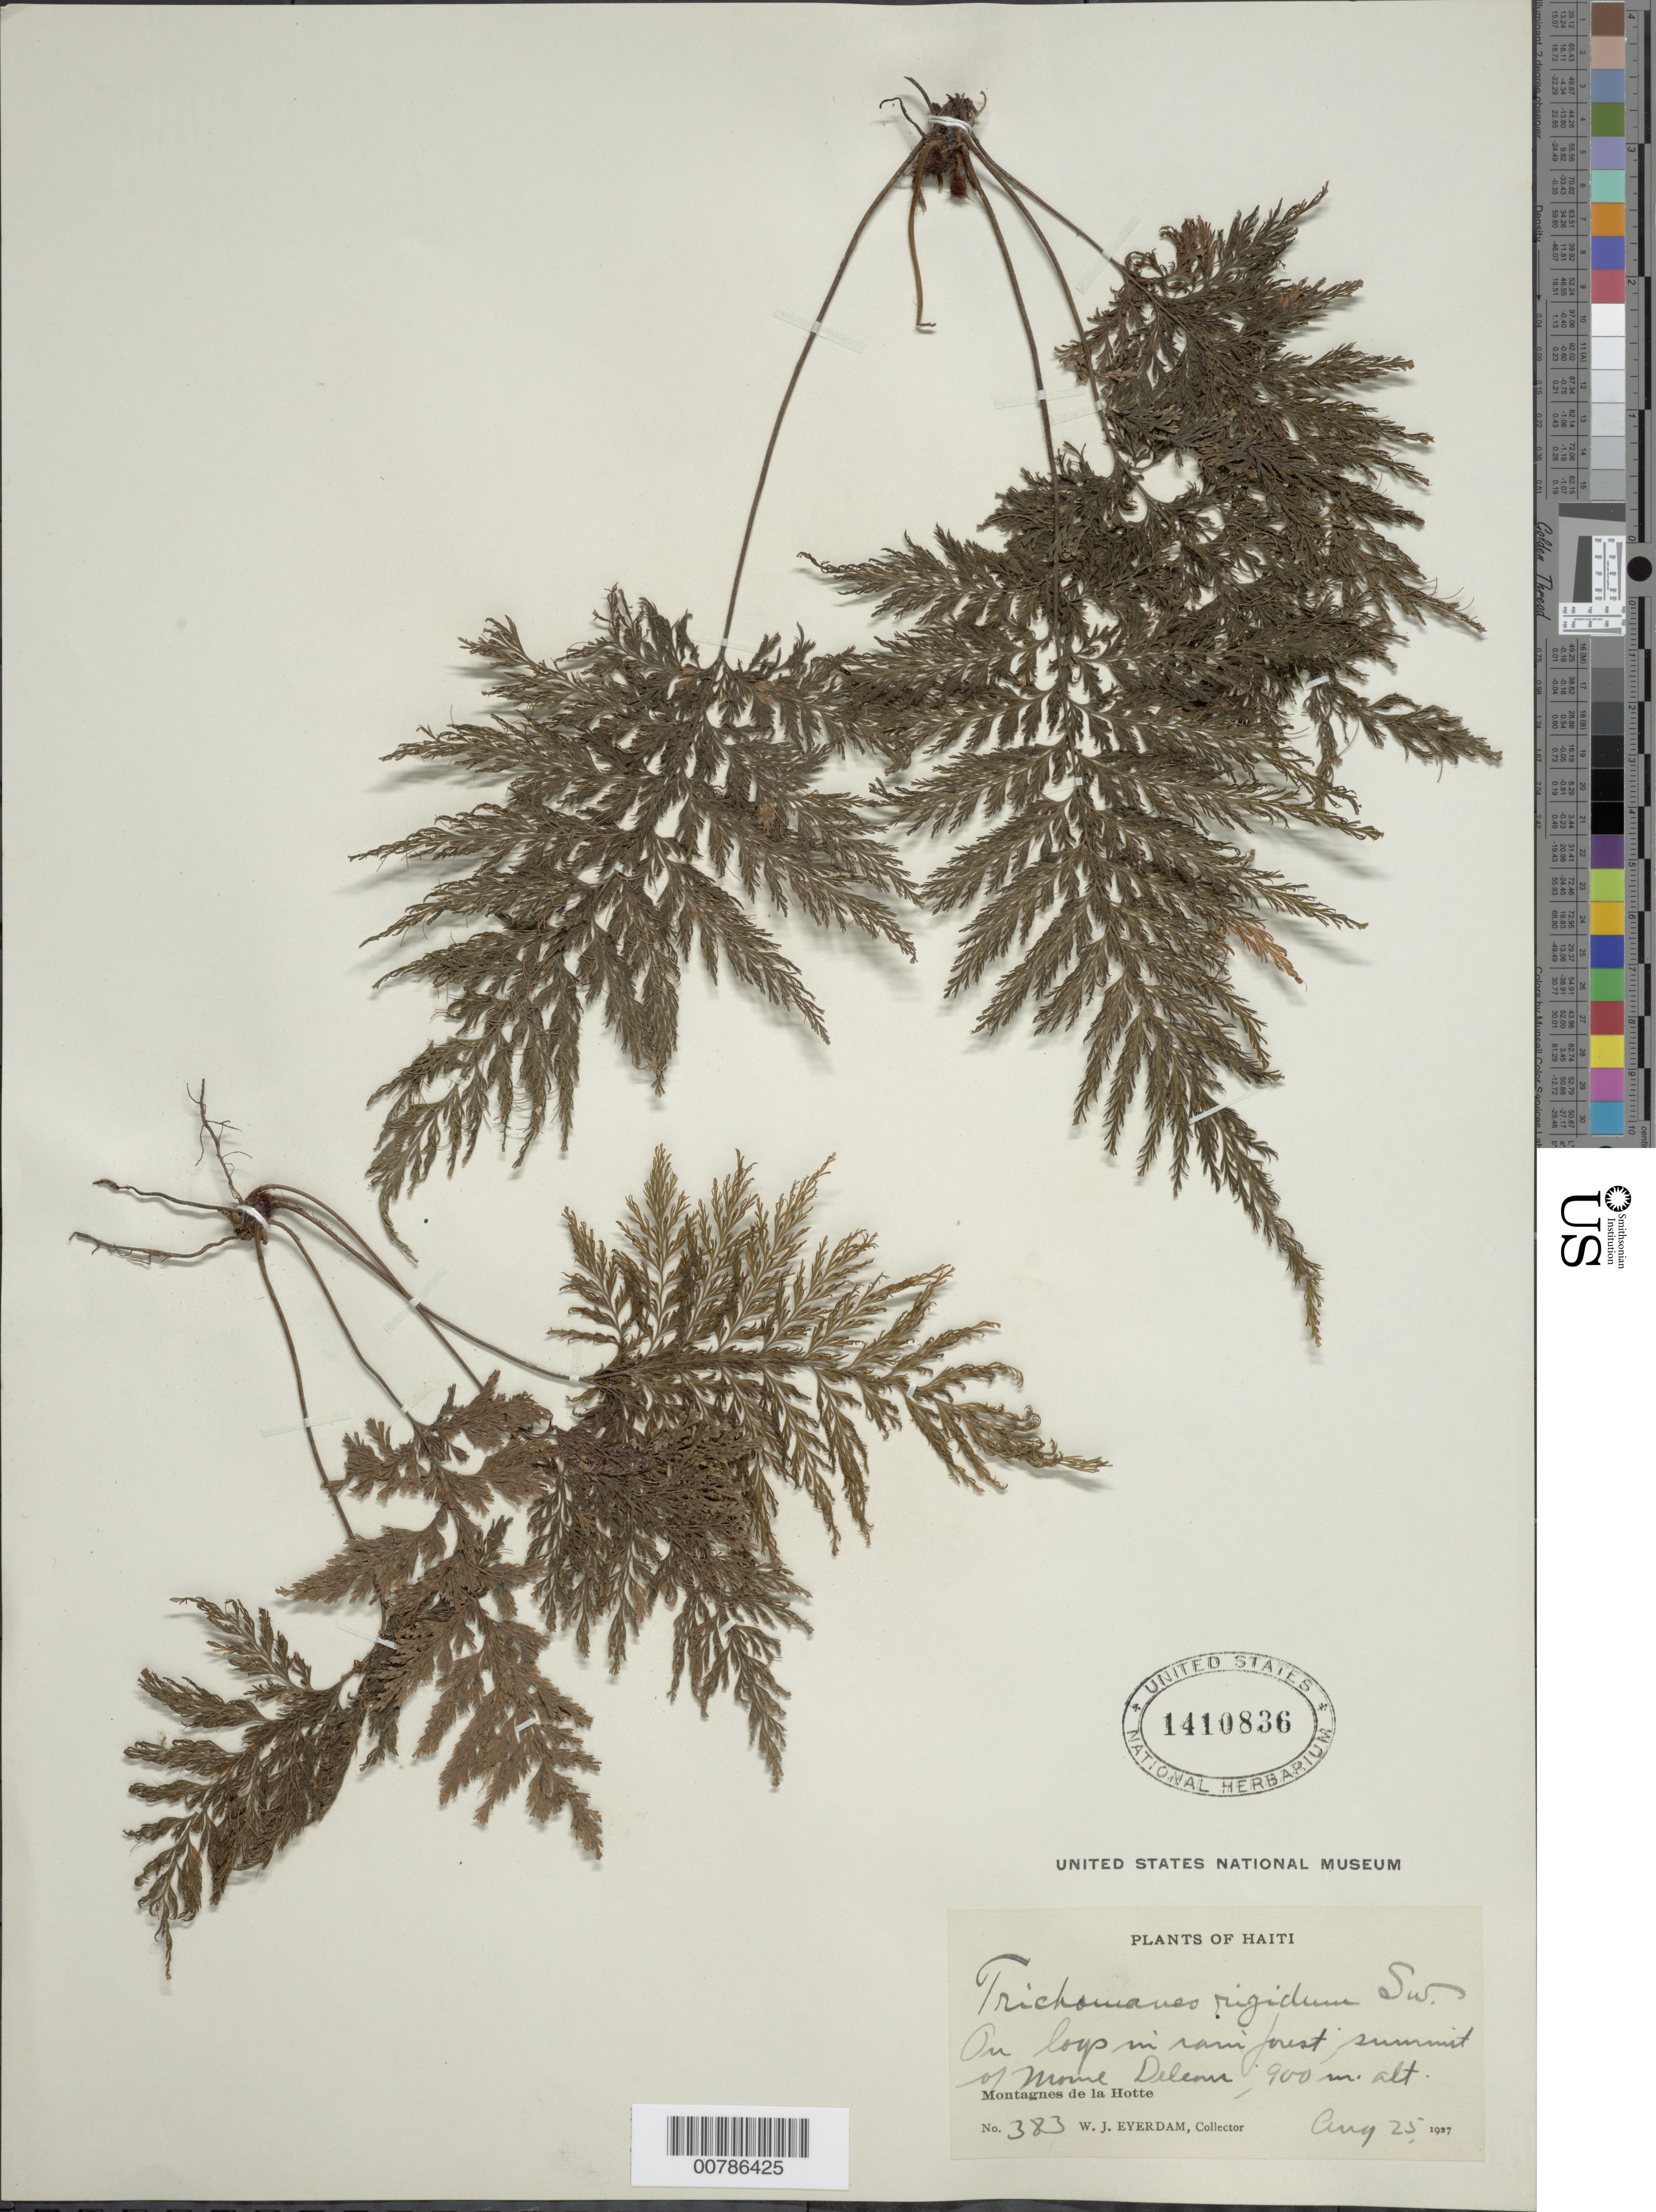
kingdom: Plantae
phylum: Tracheophyta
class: Polypodiopsida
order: Hymenophyllales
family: Hymenophyllaceae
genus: Abrodictyum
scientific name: Abrodictyum rigidum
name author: (Sw.) Ebihara & Dubuisson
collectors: W. J. Eyerdam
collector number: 383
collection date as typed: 25 Aug 1927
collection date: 1927-08-25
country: Haiti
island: Hispaniola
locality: Montagne de la Hotte, Morne Delans, summit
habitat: On logs in rainforest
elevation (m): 900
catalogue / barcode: US 1410836